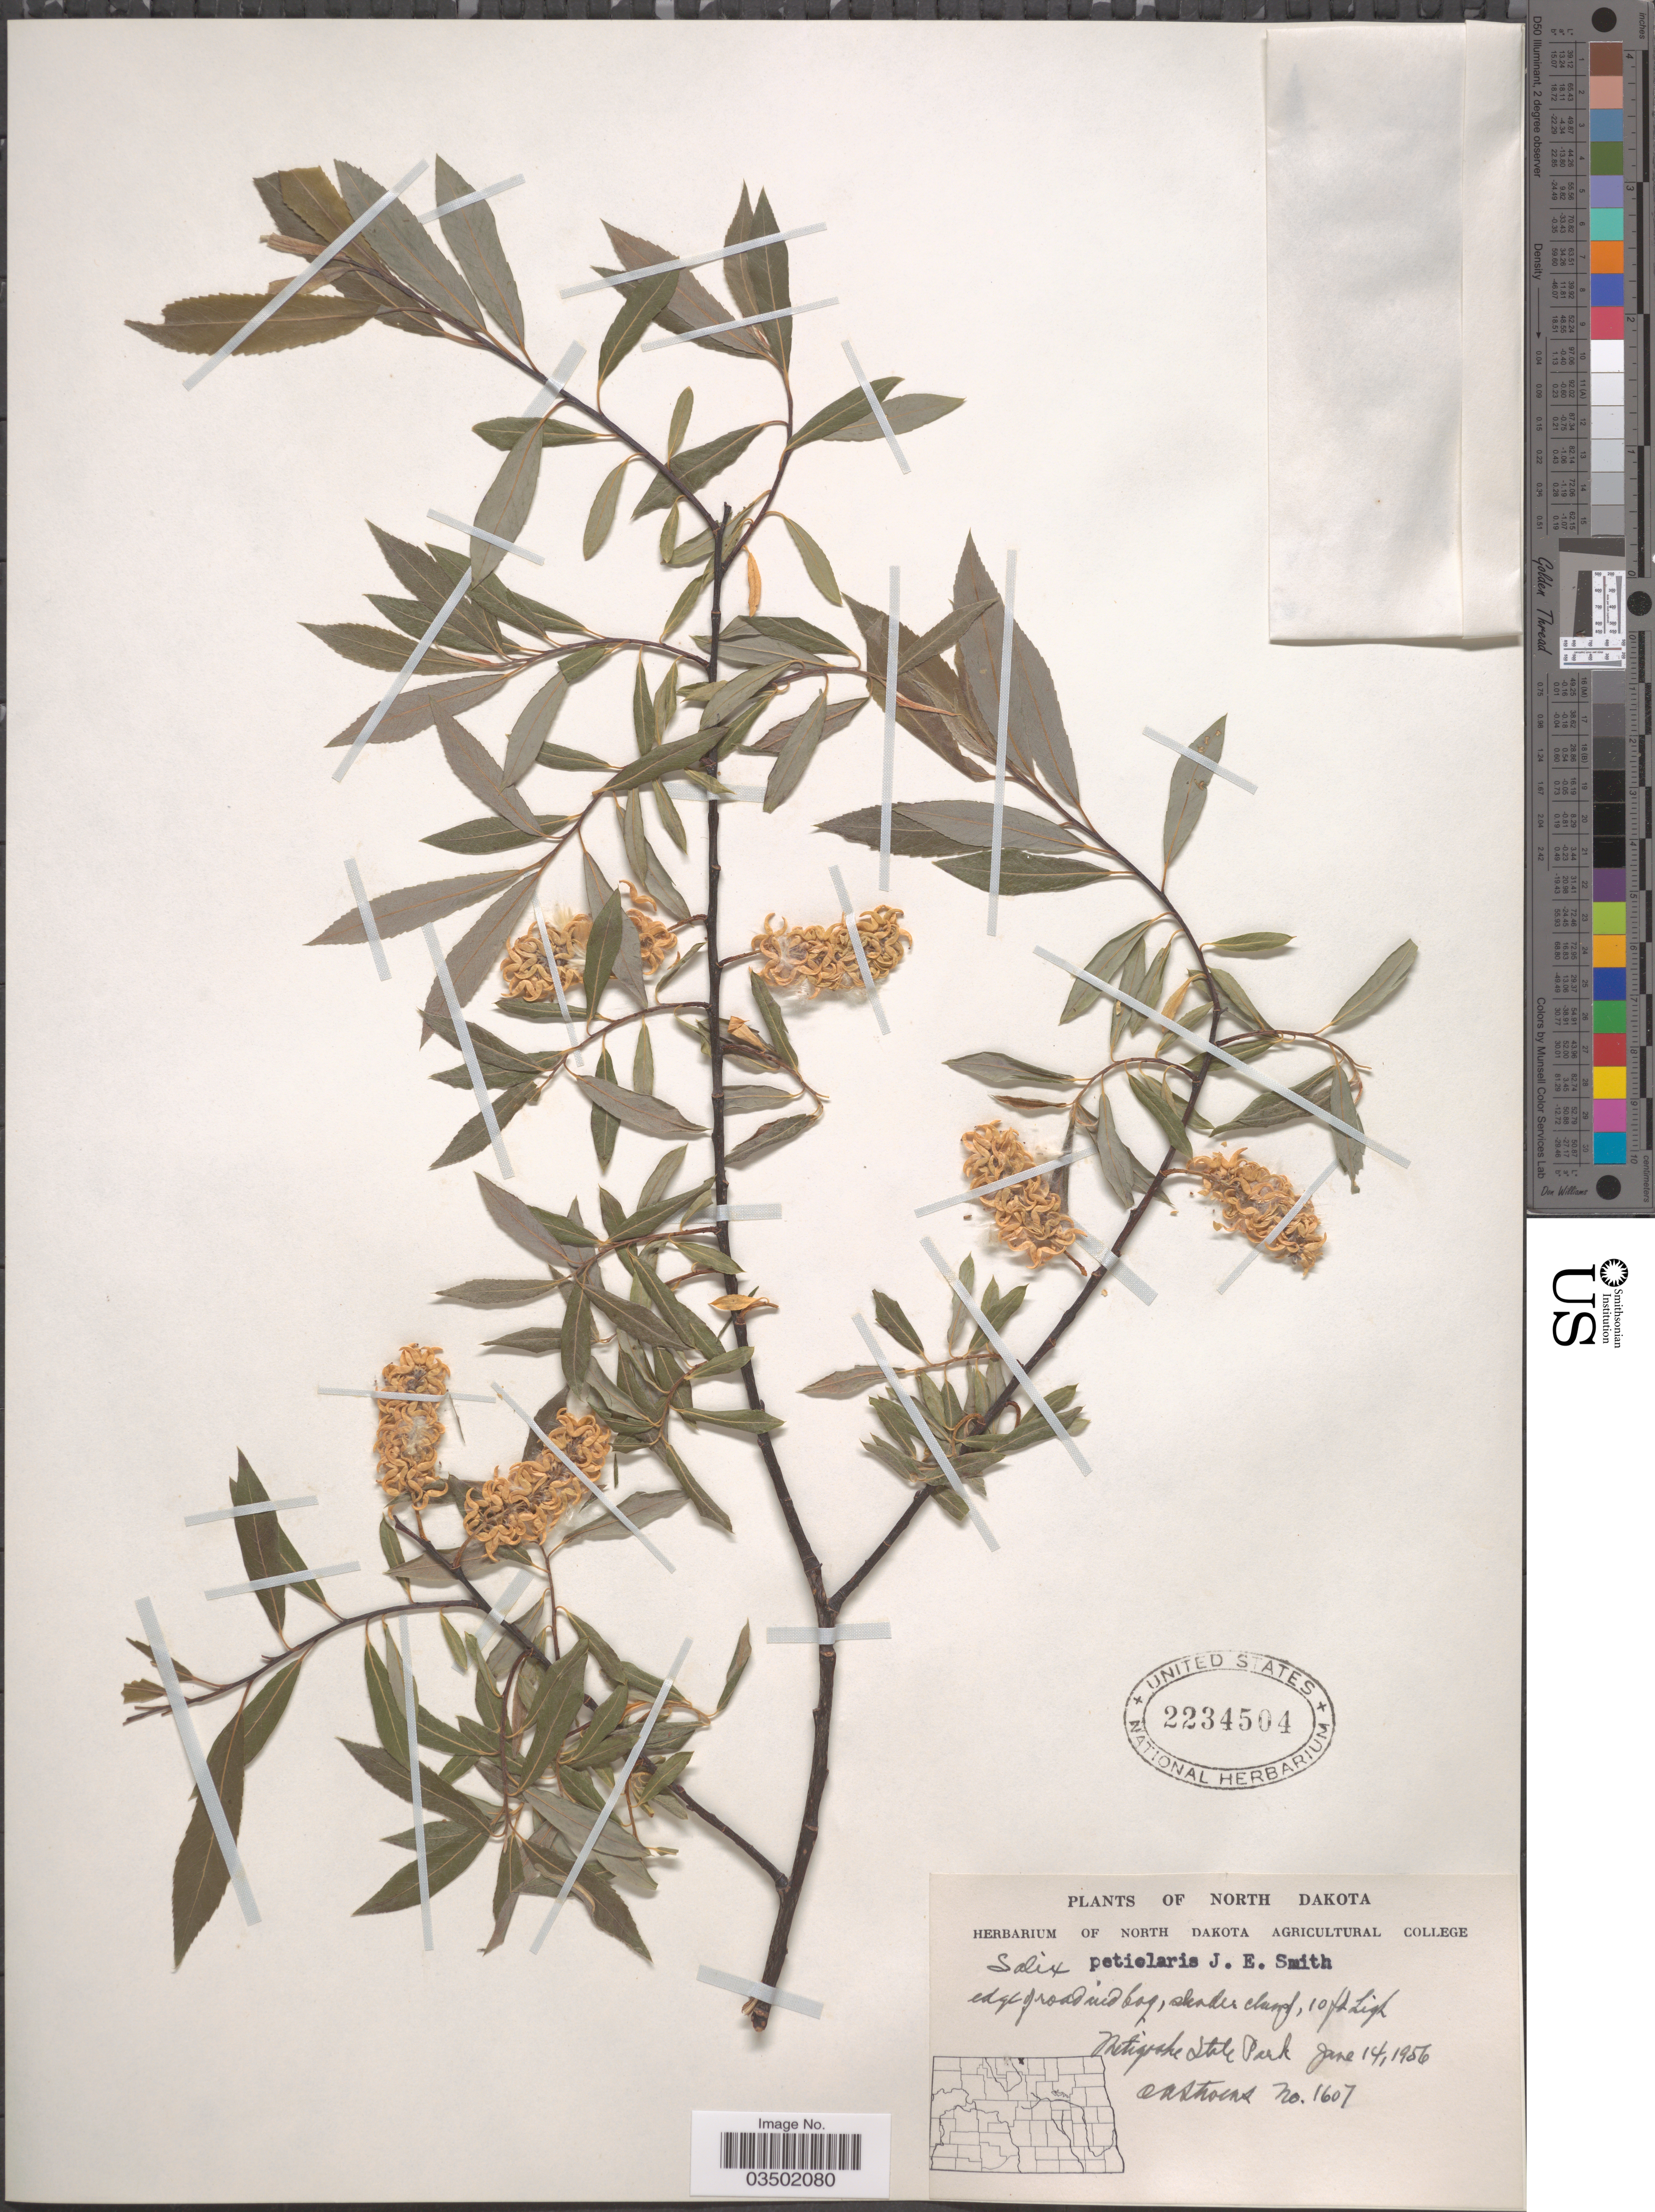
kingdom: Plantae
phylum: Tracheophyta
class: Magnoliopsida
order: Malpighiales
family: Salicaceae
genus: Salix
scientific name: Salix petiolaris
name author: Sm.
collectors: O. A. Stevens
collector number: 1607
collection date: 1956-06-14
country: United States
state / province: North Dakota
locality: Metigoshe State Park.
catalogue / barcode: US 2234504